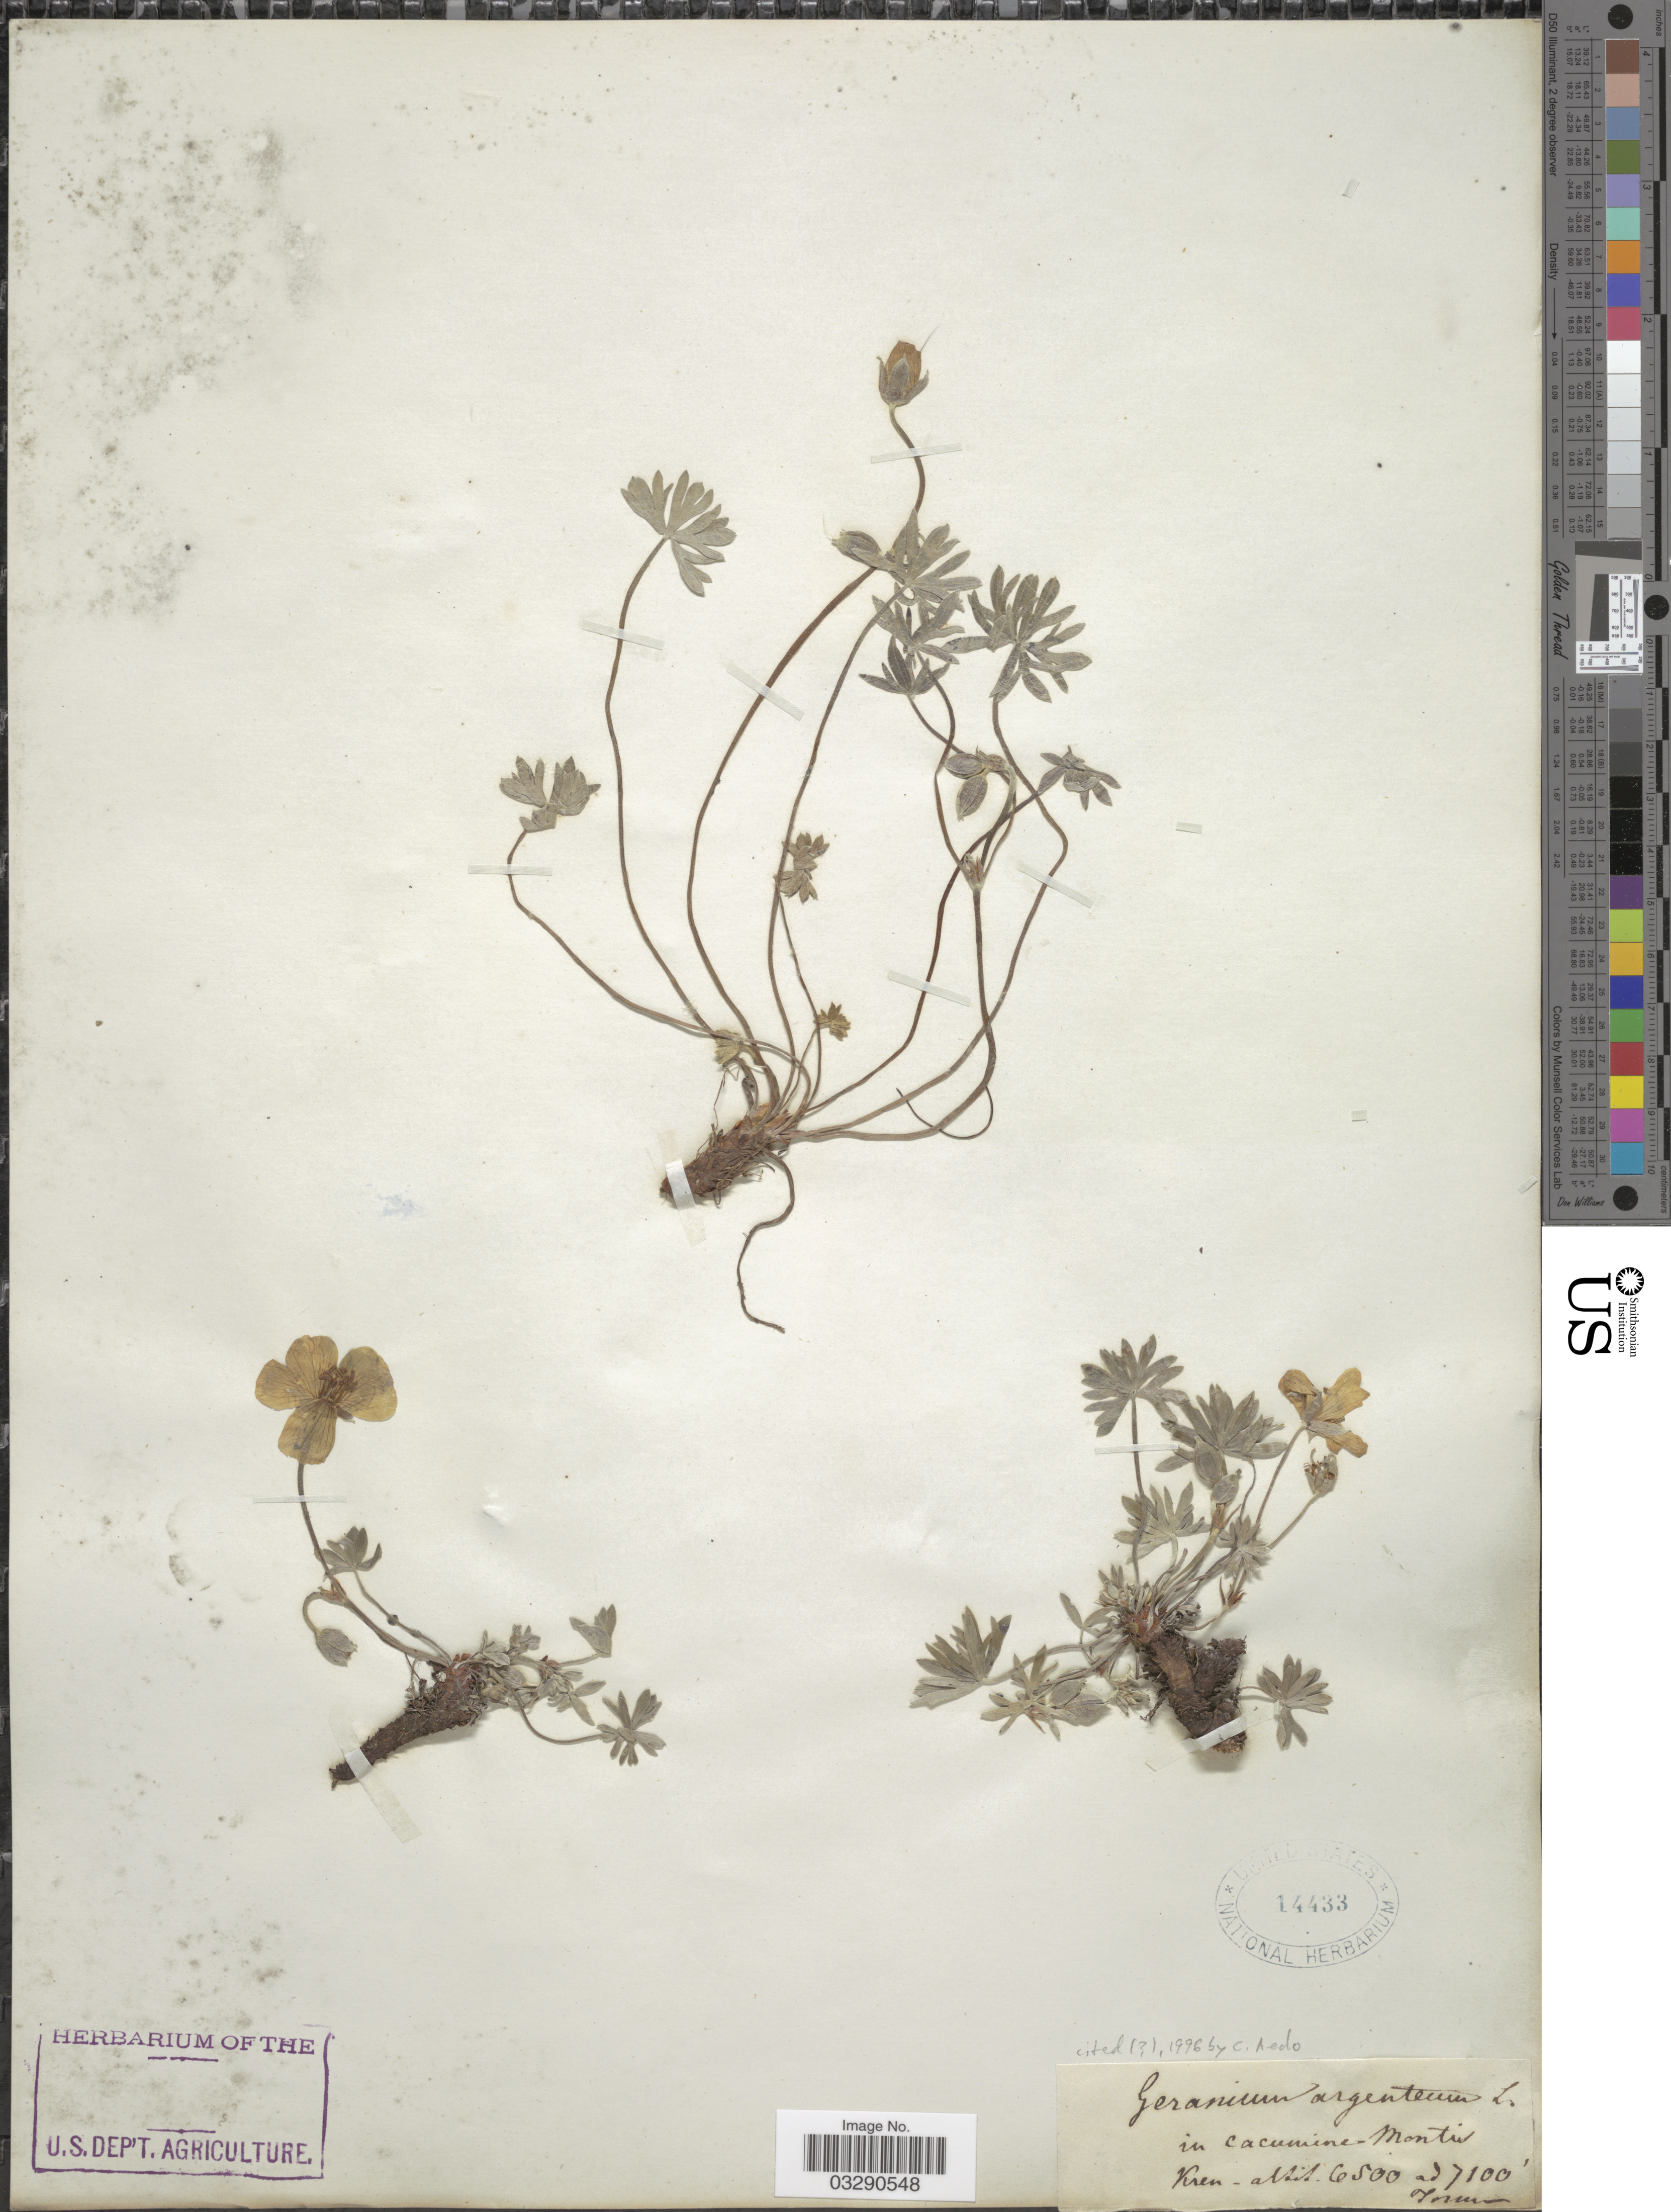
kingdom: Plantae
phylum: Tracheophyta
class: Magnoliopsida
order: Geraniales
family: Geraniaceae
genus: Geranium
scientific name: Geranium argenteum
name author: L.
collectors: Temu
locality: Montis Kren. [interpreted]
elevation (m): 1981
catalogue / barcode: US 14433